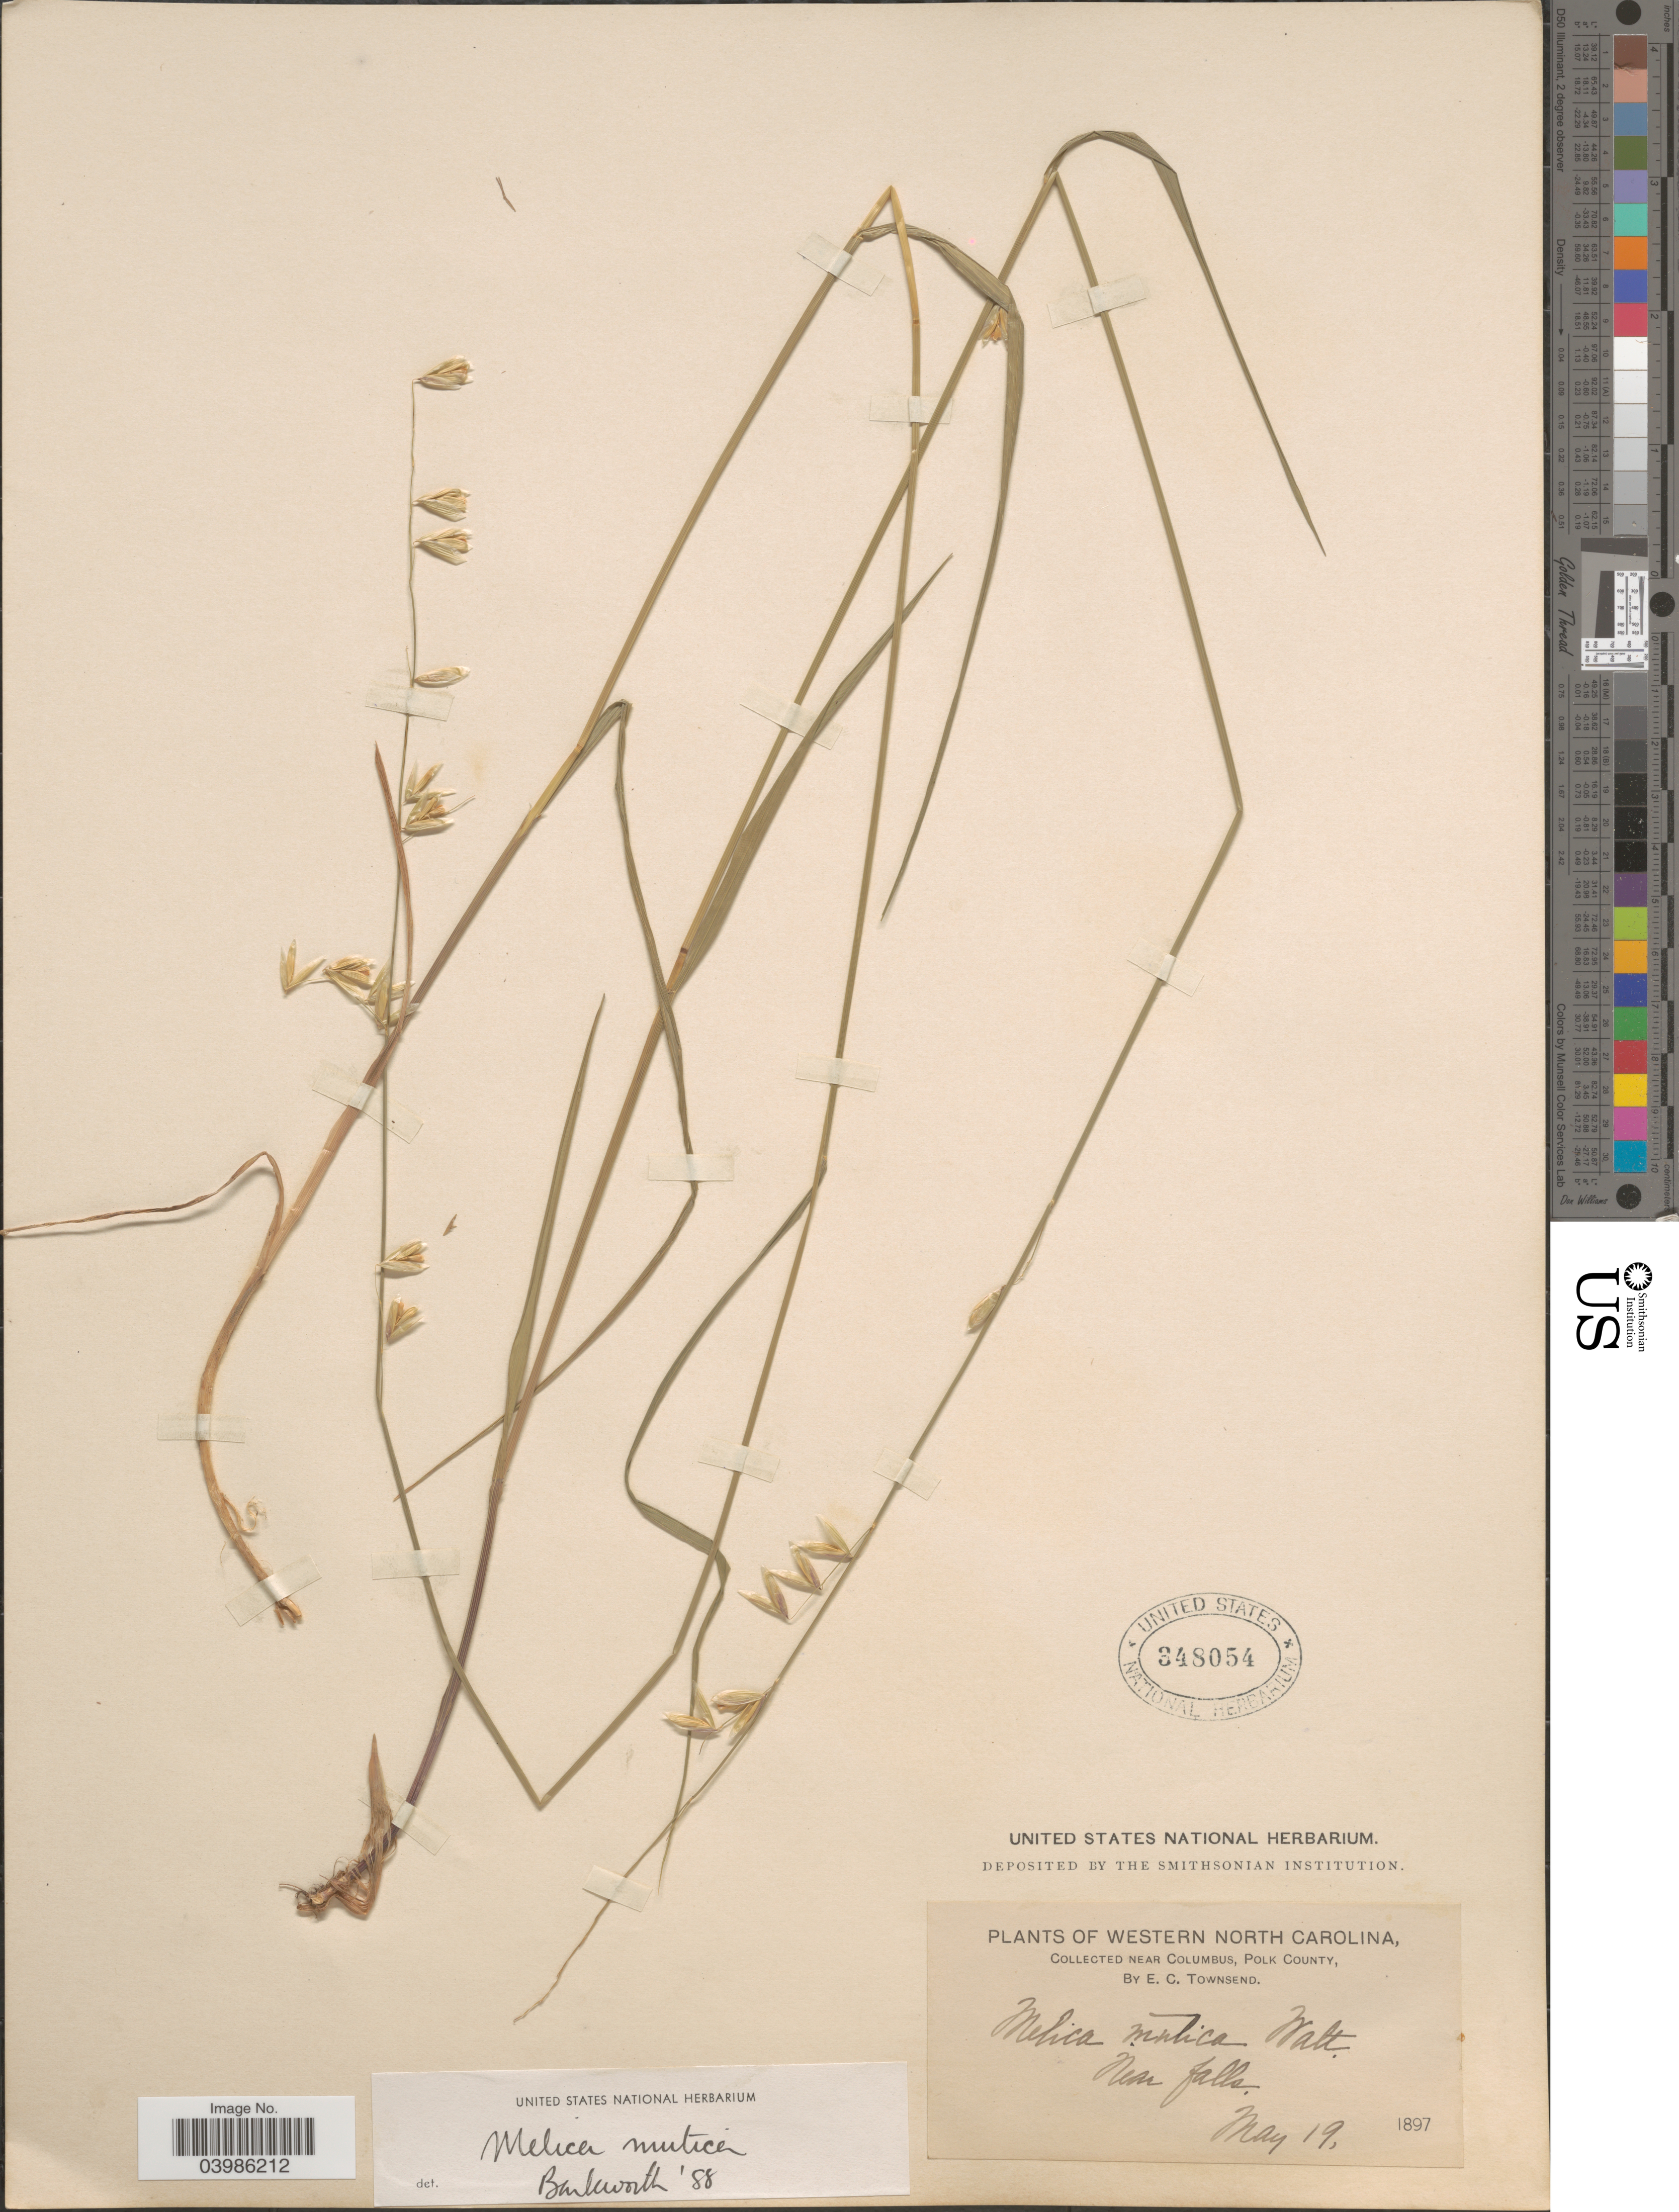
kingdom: Plantae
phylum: Tracheophyta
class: Liliopsida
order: Poales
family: Poaceae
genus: Melica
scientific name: Melica mutica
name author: Walter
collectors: E. C. Townsend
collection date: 1897-05-19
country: United States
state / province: North Carolina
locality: Western North Carolina, near Columbus, Polk County. Near falls.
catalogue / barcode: US 348054